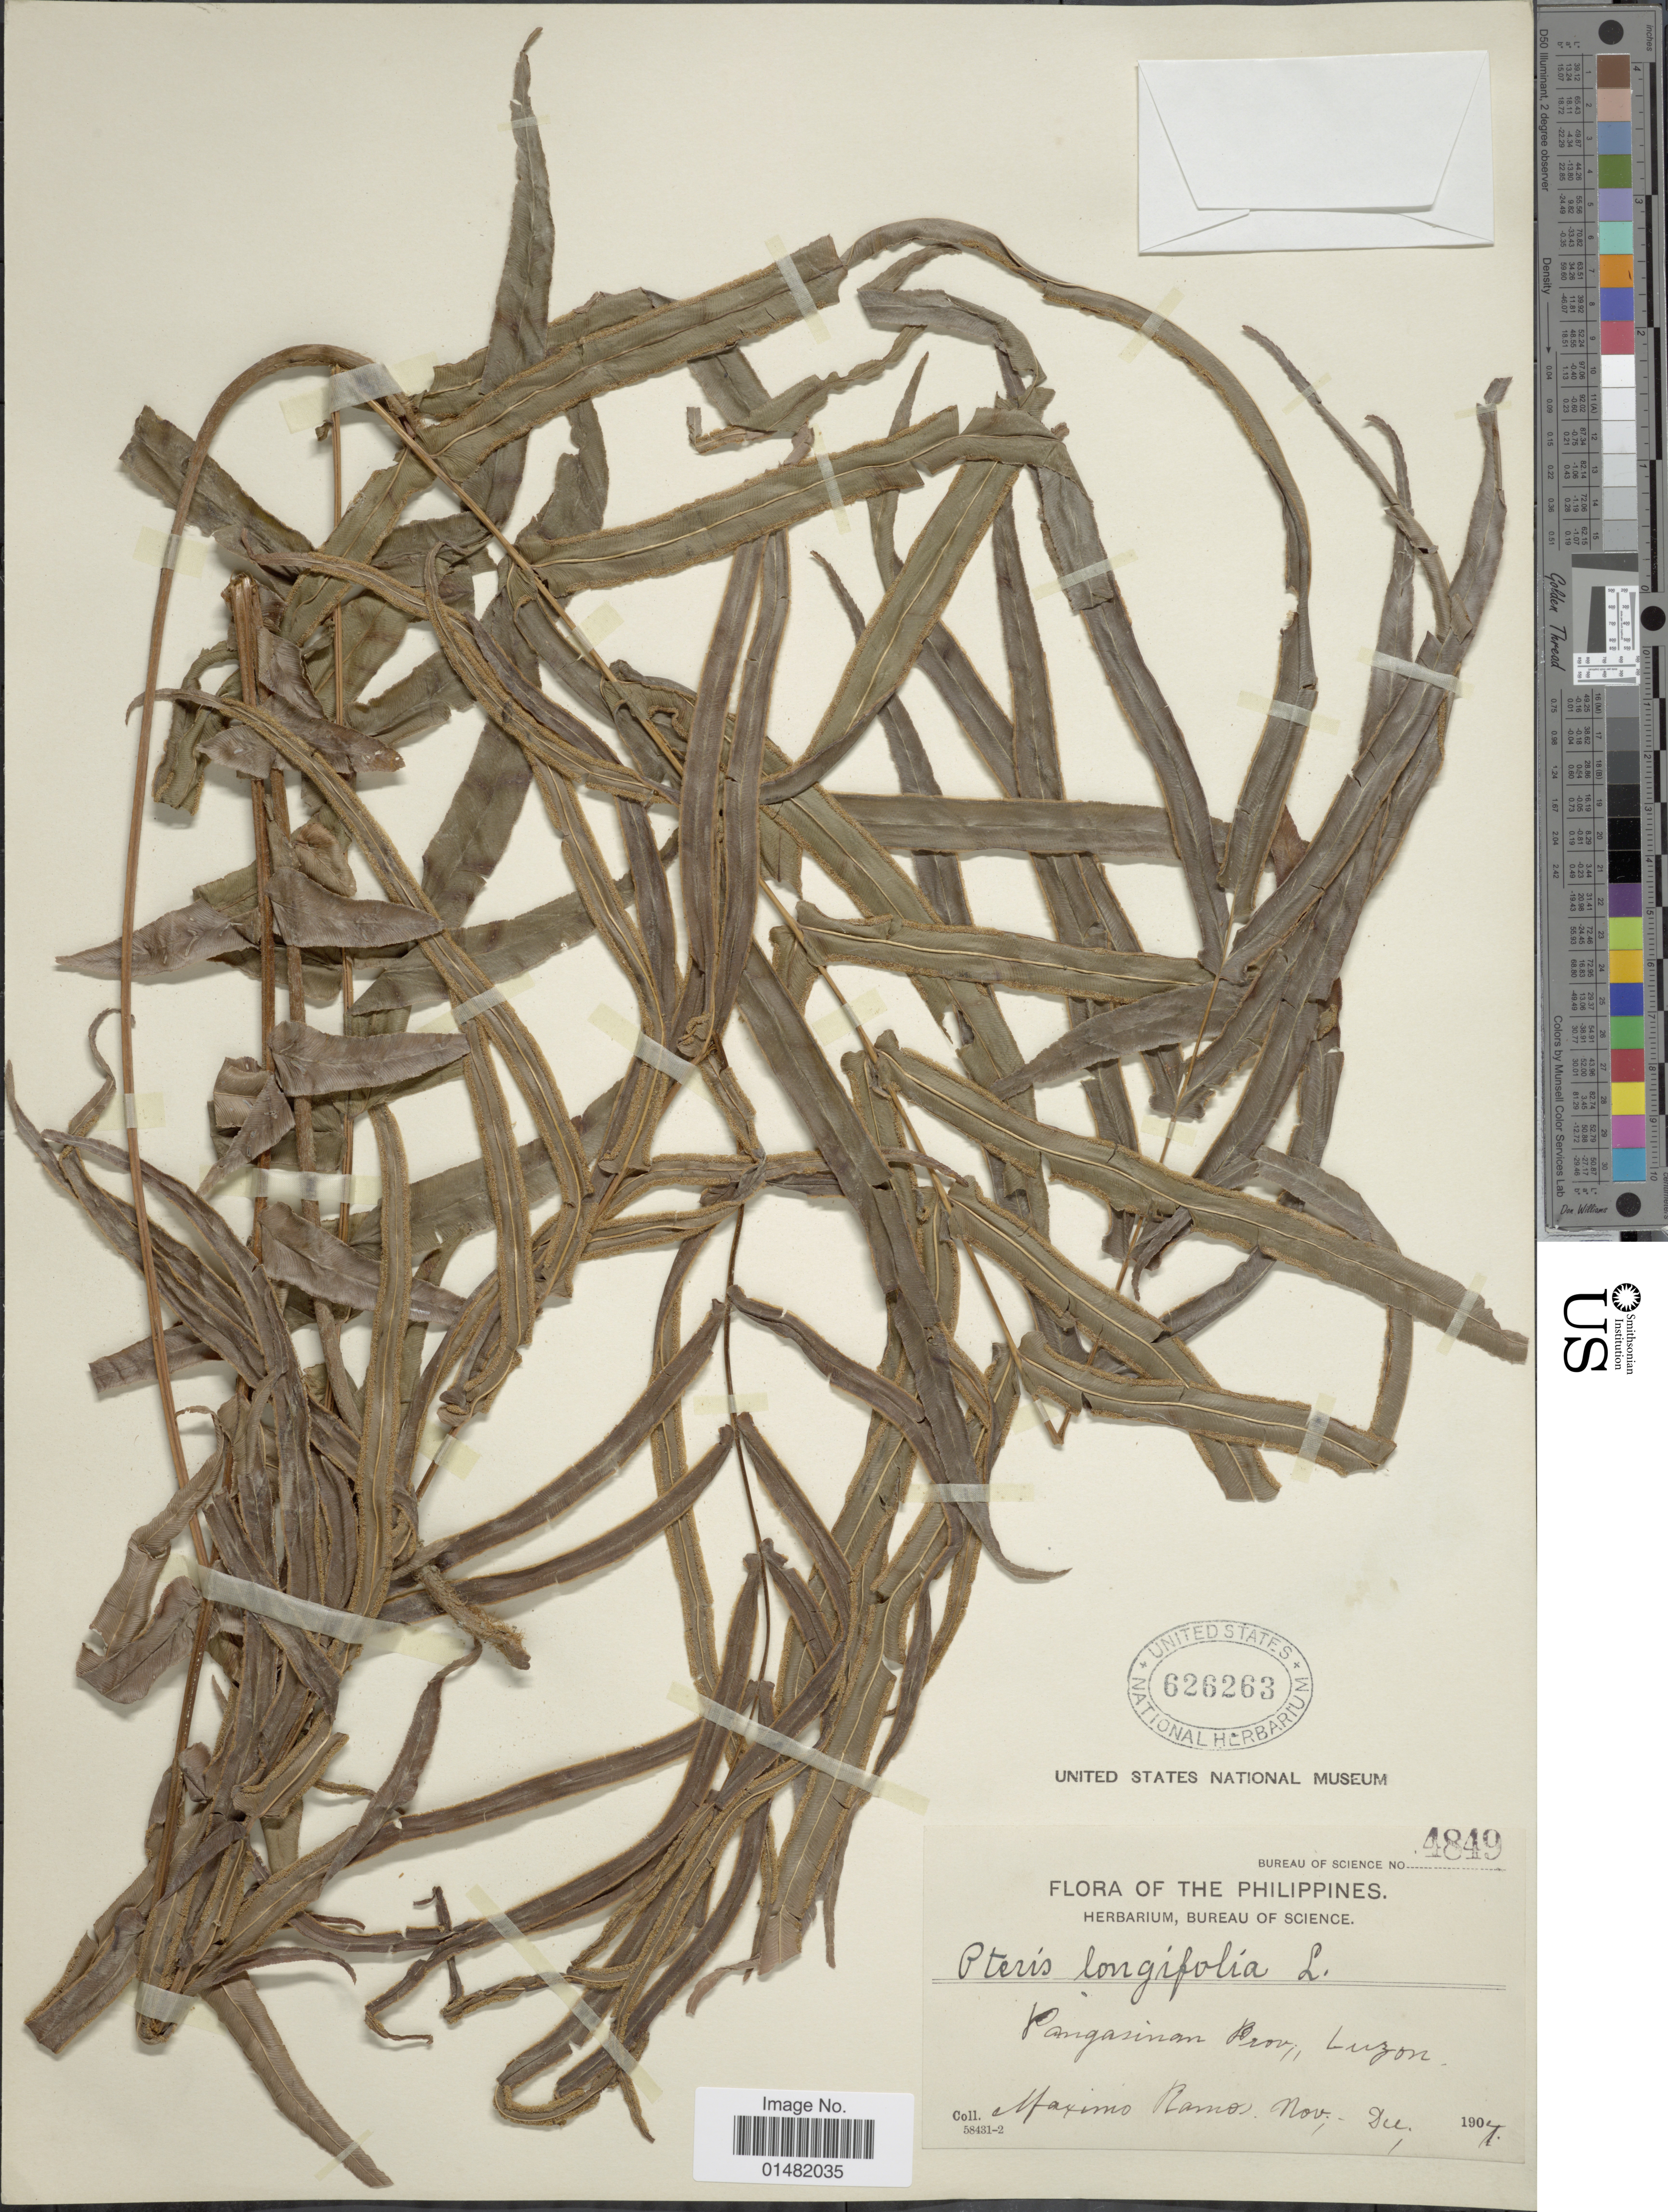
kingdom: Plantae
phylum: Tracheophyta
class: Polypodiopsida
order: Polypodiales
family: Pteridaceae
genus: Pteris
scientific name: Pteris vittata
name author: L.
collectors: M. Ramos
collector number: Bureau of Science 4849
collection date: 1907-11/1907-12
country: Philippines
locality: Pangasinan Prov., Luzon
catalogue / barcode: US 626263